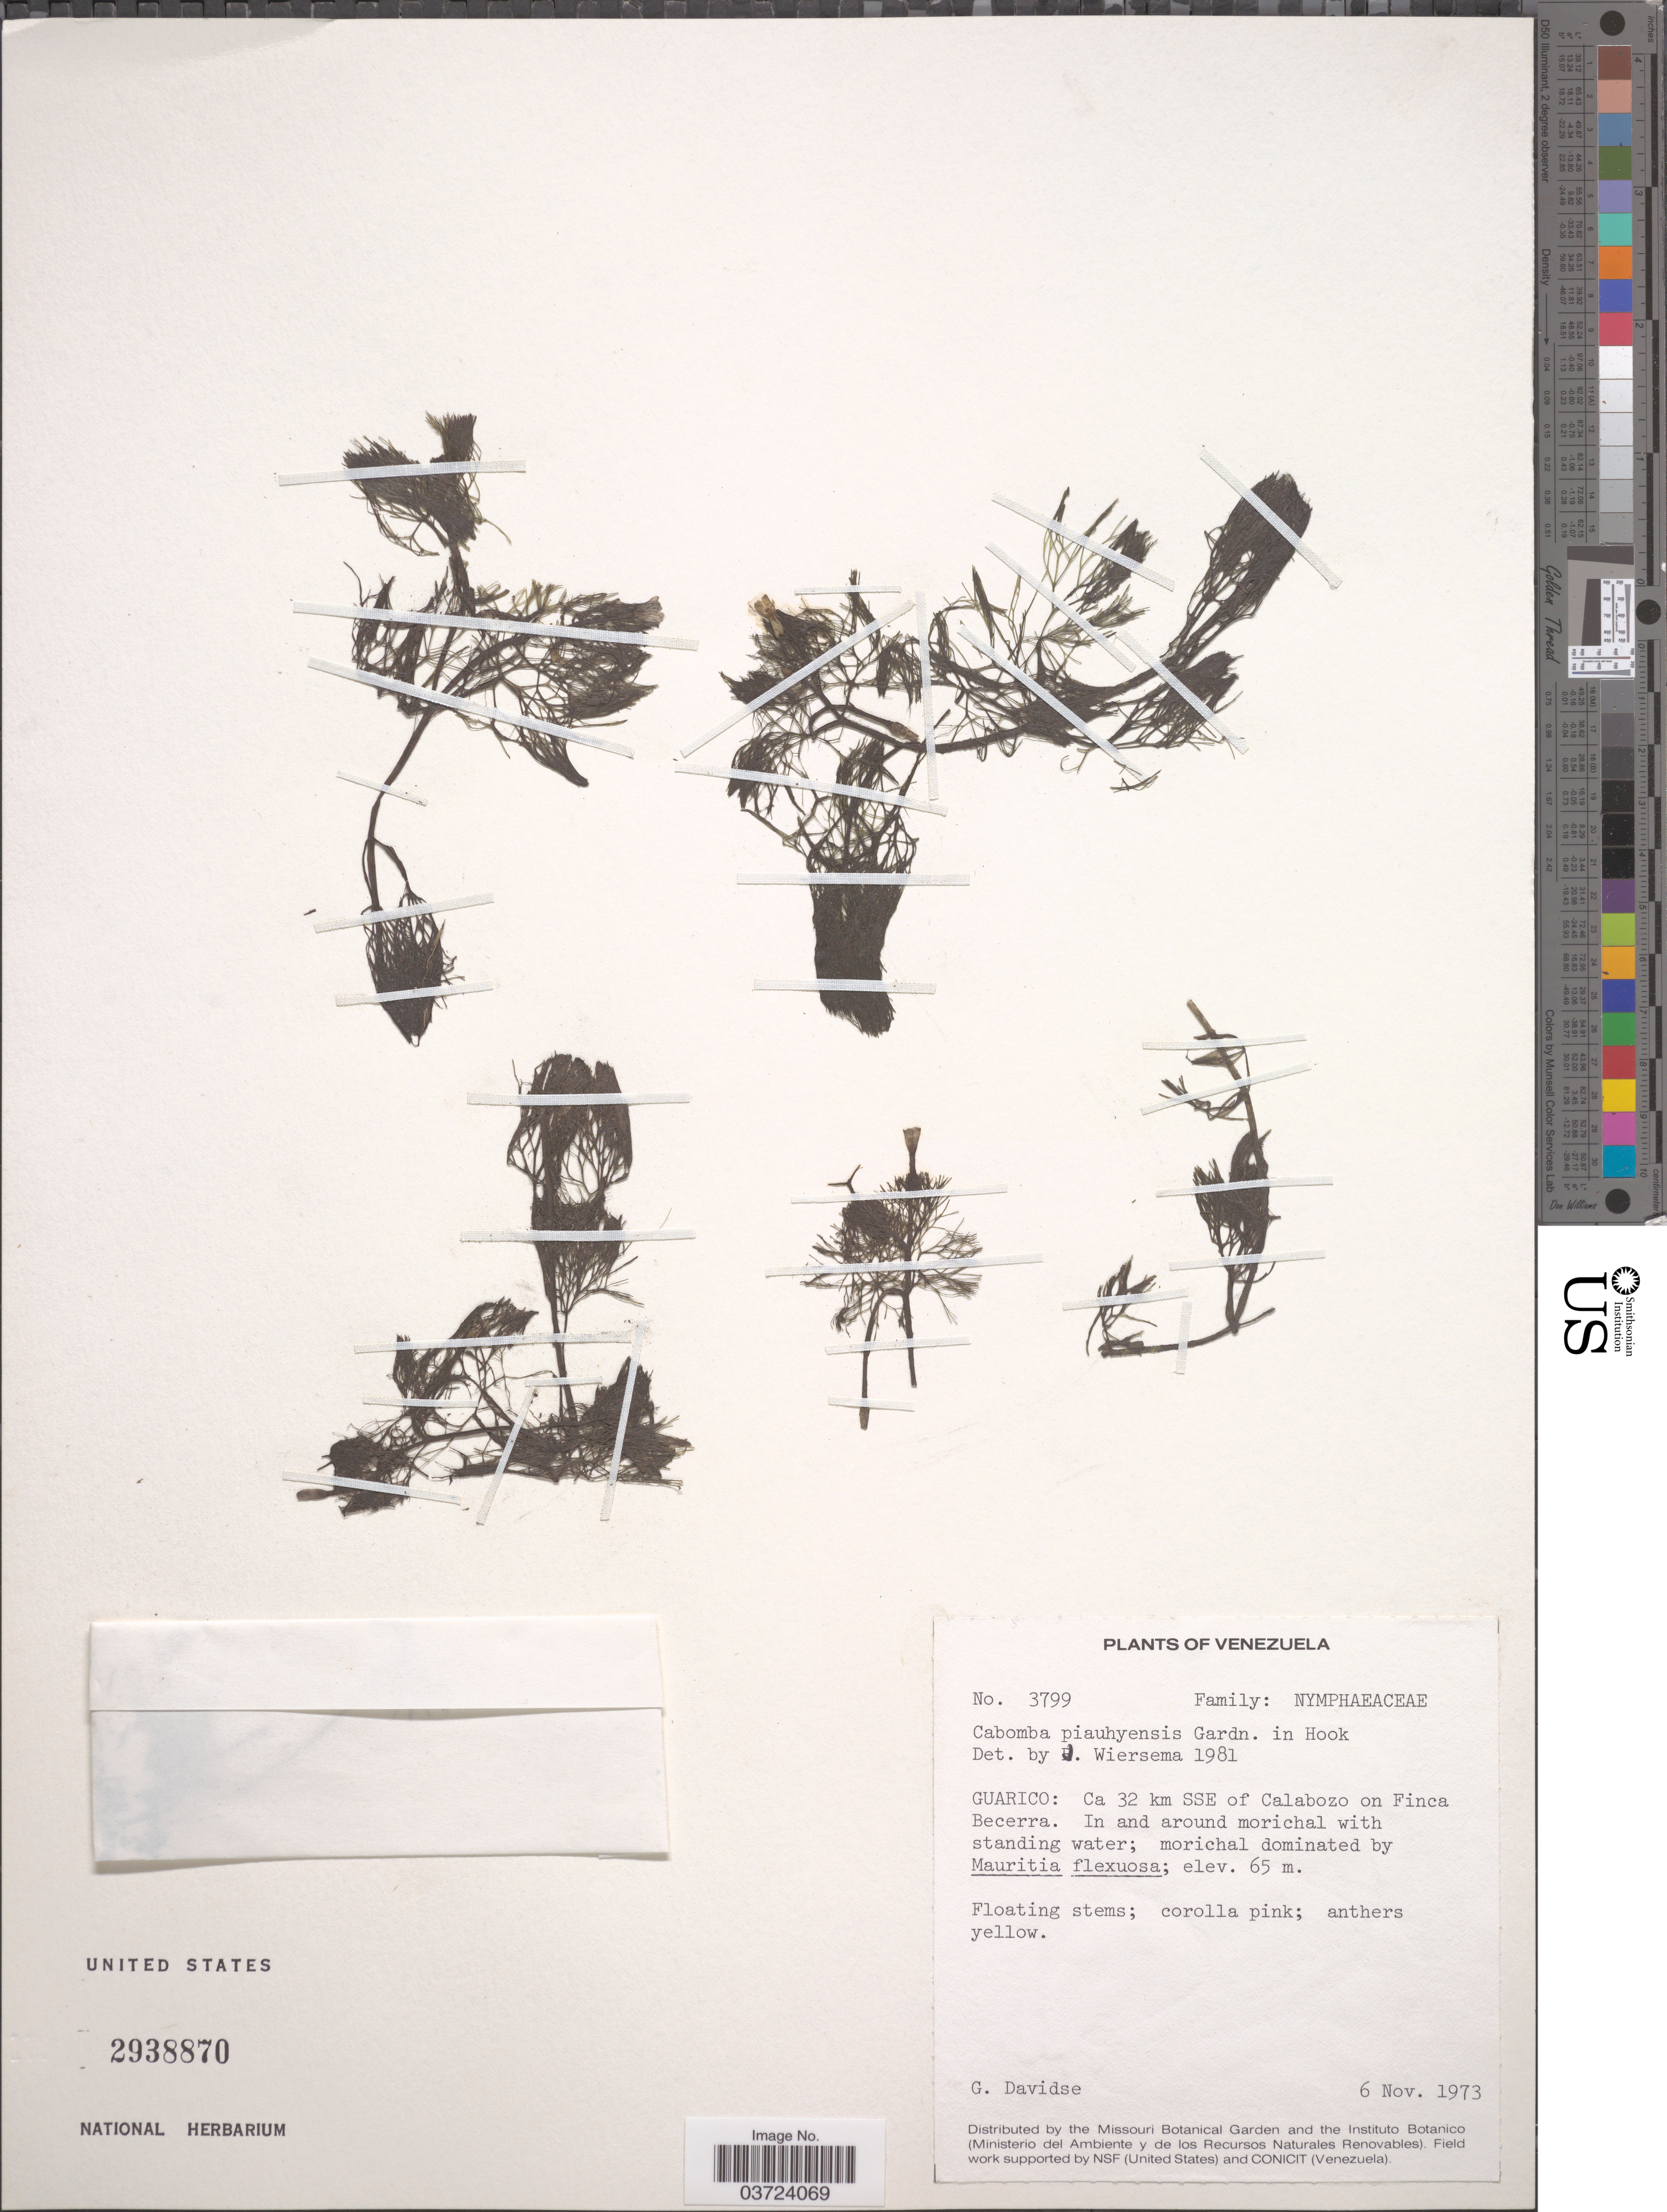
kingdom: Plantae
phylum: Tracheophyta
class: Magnoliopsida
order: Nymphaeales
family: Cabombaceae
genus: Cabomba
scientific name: Cabomba piauhyensis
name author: Gardner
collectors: G. Davidse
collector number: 3799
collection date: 1973-11-06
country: Venezuela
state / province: Guarico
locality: Ca 32 km SSE of Calabozo on Finca Becerra.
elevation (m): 65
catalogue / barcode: US 2938870